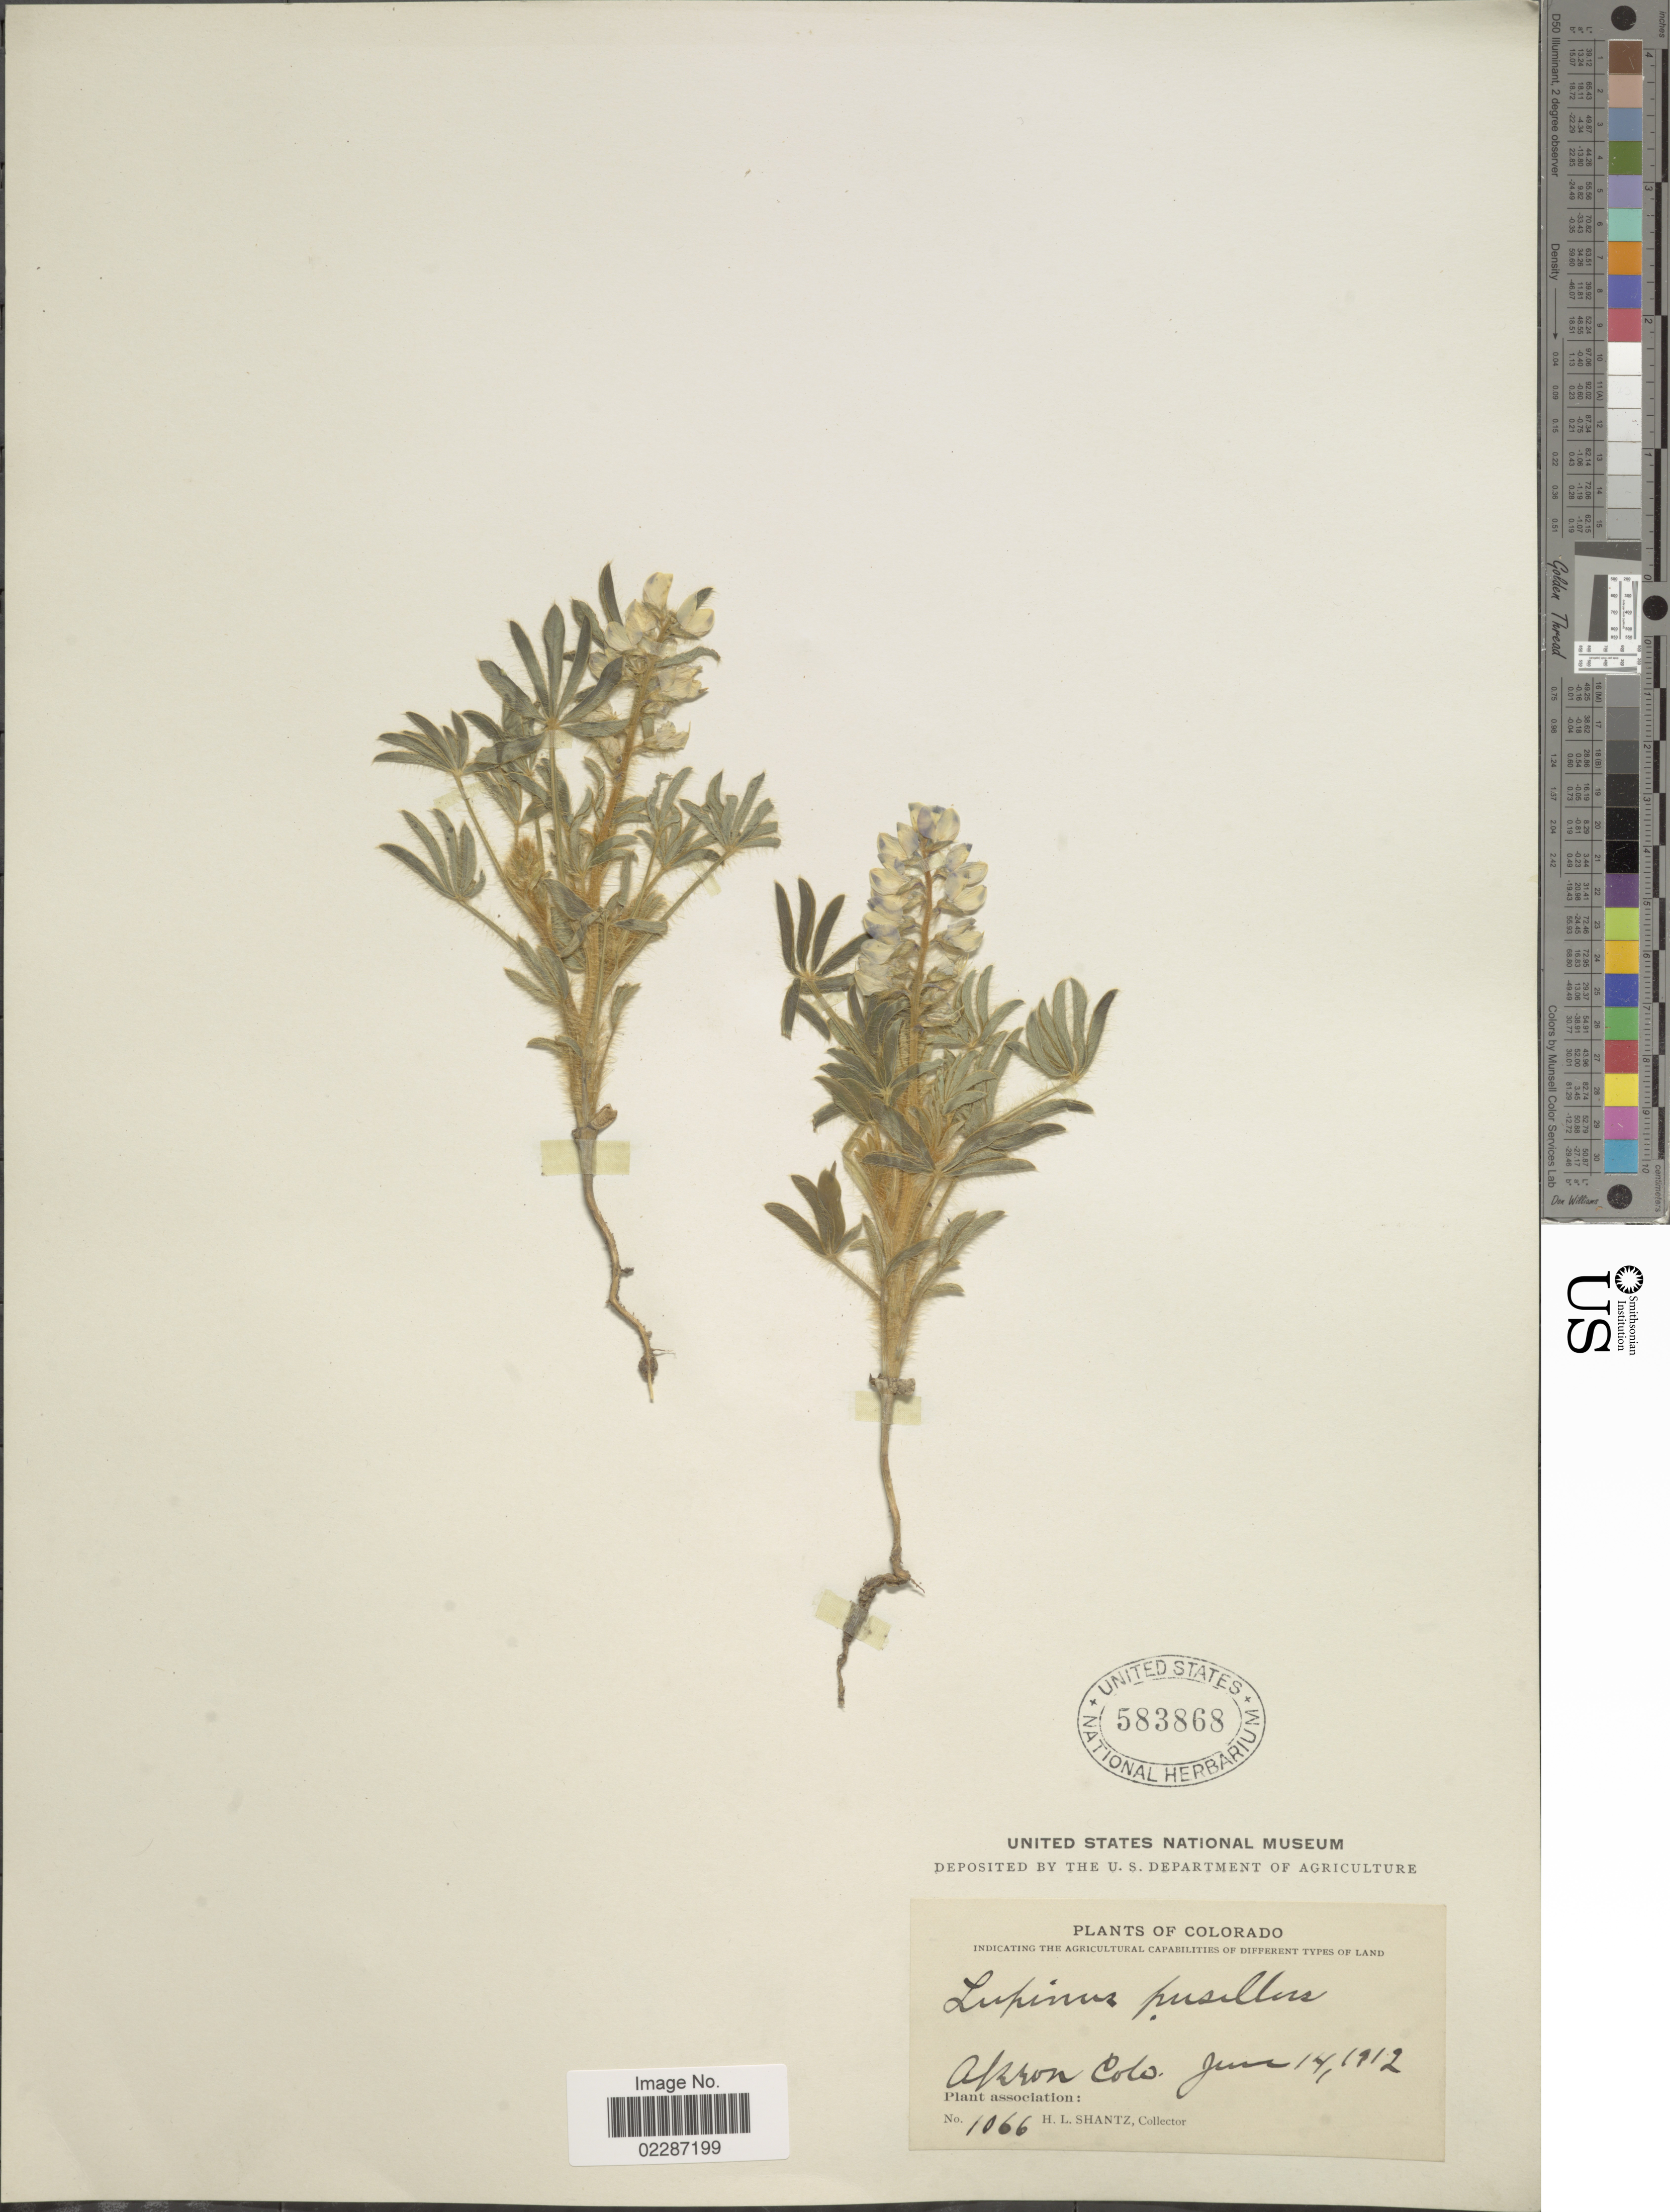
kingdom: Plantae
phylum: Tracheophyta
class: Magnoliopsida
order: Fabales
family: Fabaceae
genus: Lupinus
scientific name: Lupinus pusillus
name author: Pursh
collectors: H. Shantz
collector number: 1066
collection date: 1912-06-14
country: United States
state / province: Colorado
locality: Akron Colo.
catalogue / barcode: US 583868